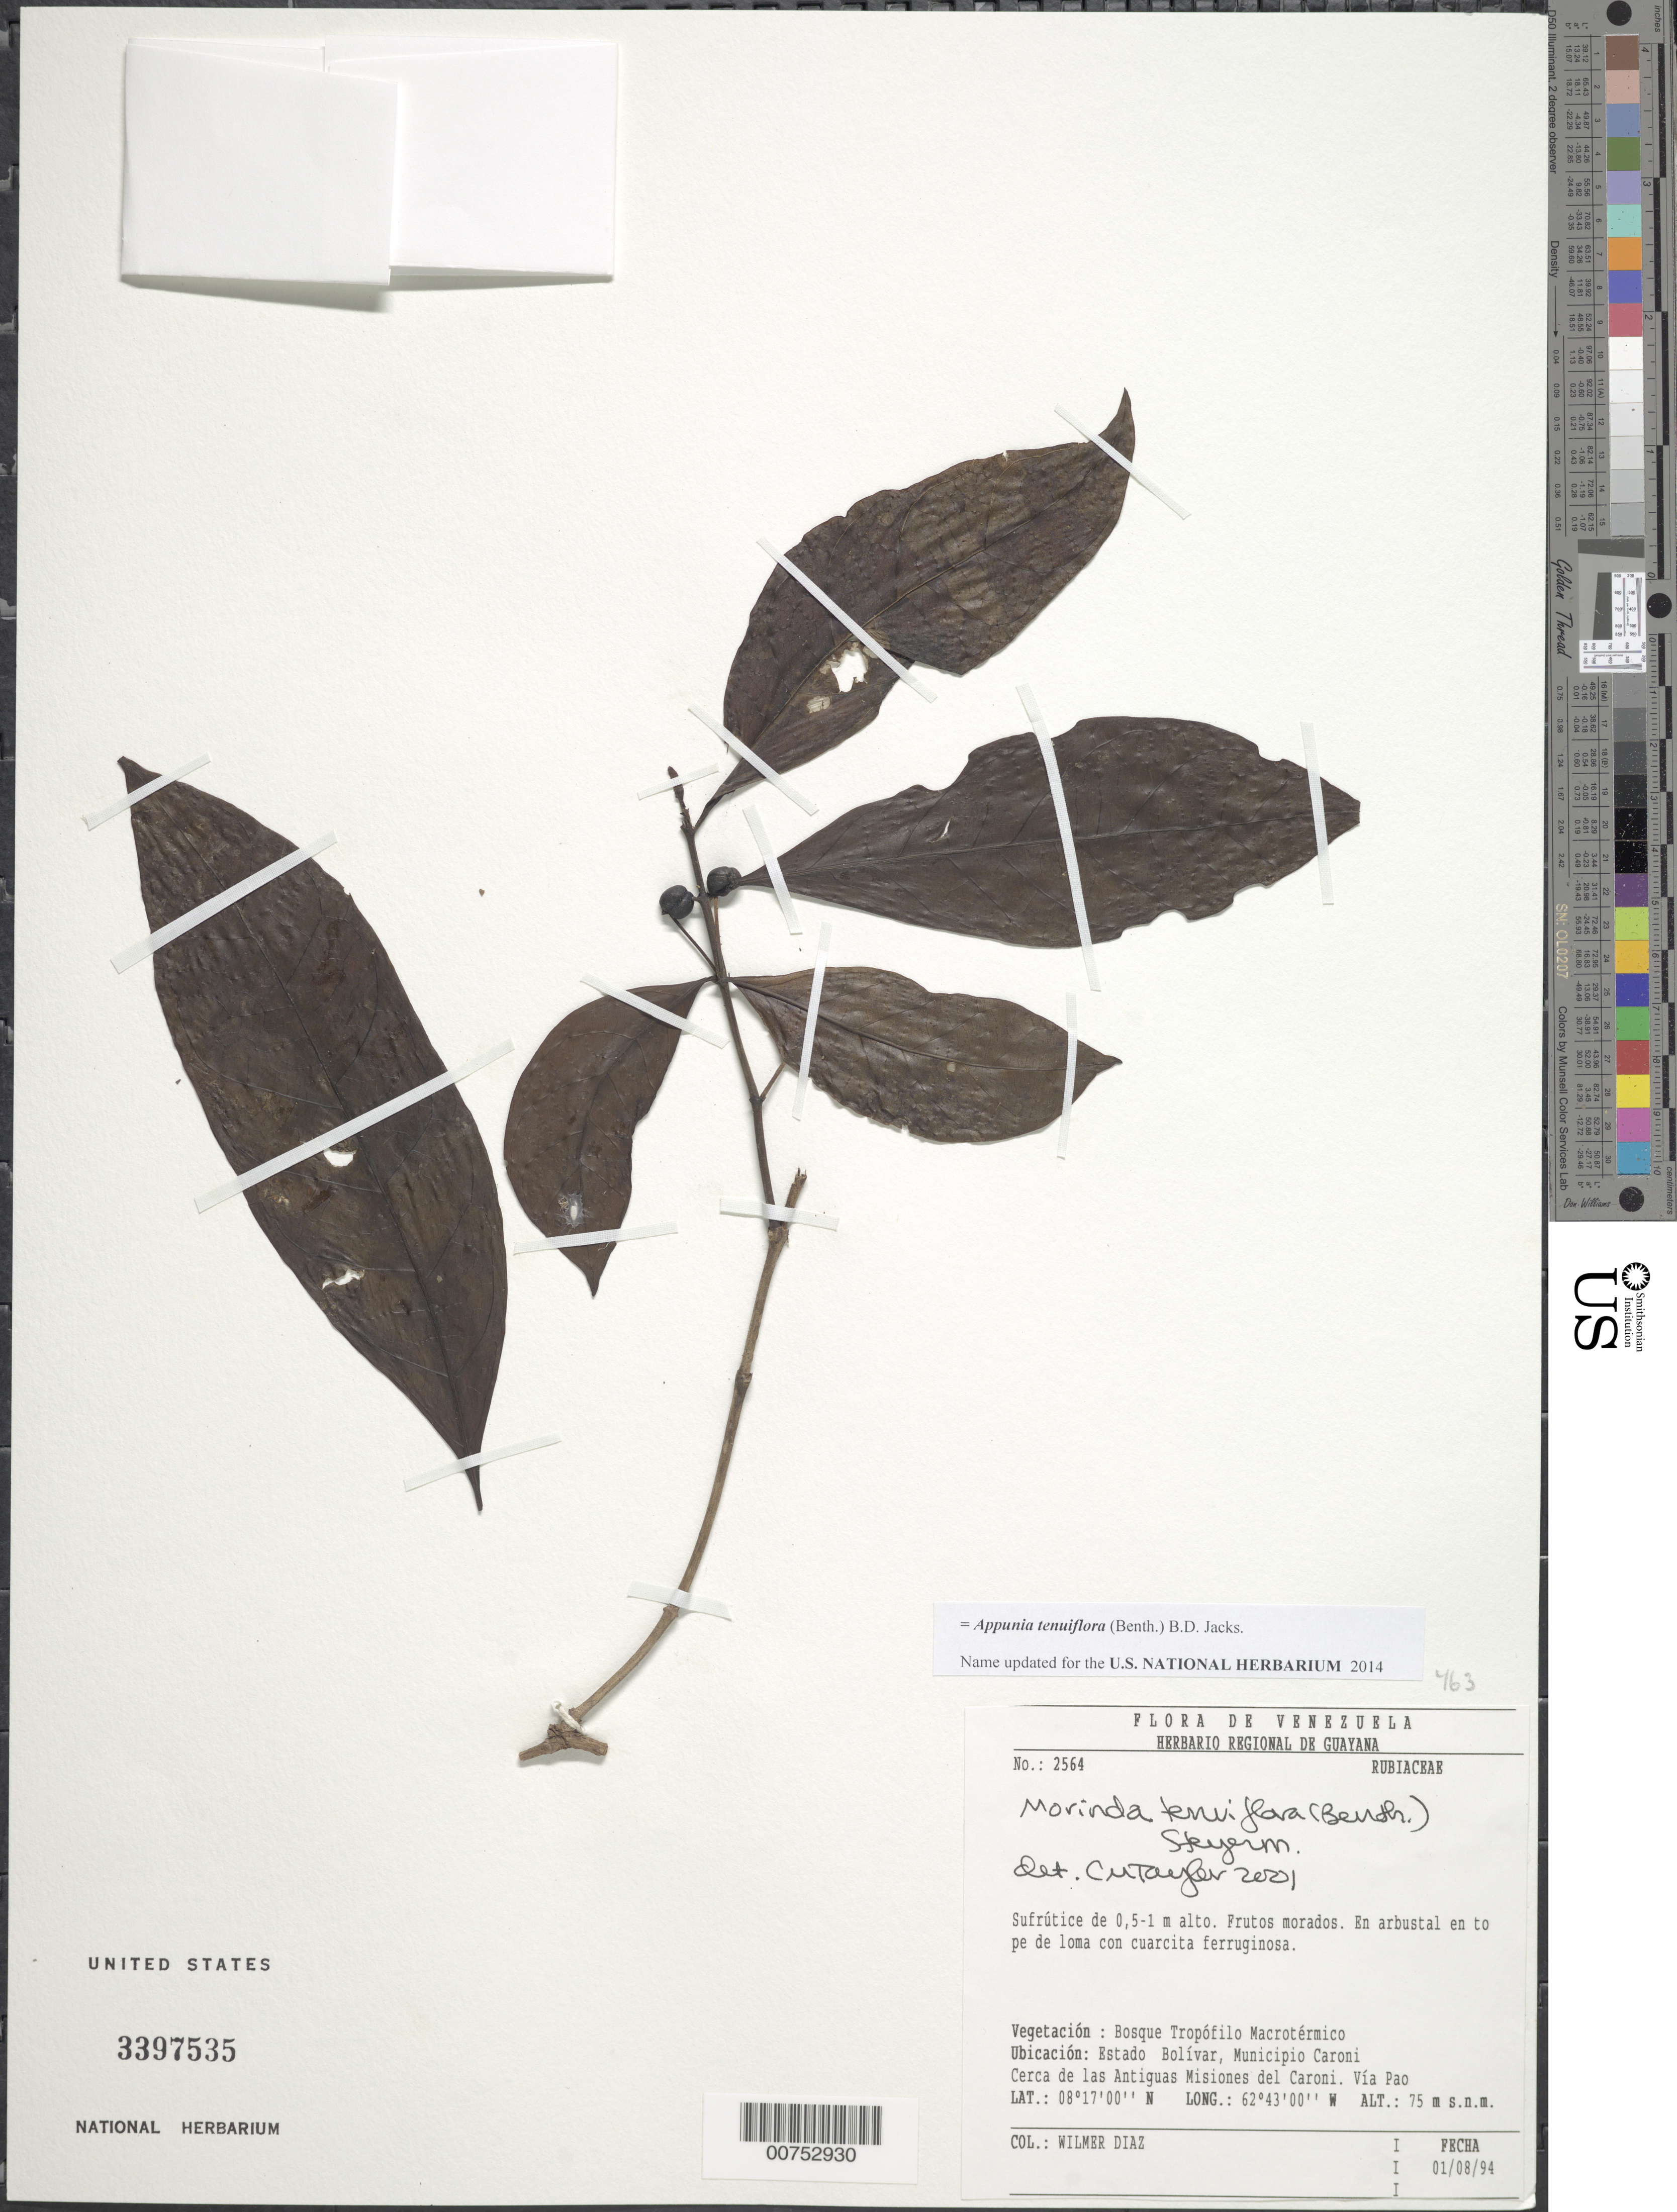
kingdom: Plantae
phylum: Tracheophyta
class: Magnoliopsida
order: Gentianales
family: Rubiaceae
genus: Appunia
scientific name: Appunia tenuiflora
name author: (Benth.) Hook. f. ex B.D. Jacks.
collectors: W. Díaz P.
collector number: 2564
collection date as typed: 1-Aug-94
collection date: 1994-08-01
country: Venezuela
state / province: Bolívar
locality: Mun. Caroní, Lechozal, entre Cd. Guayana y El Pao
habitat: Arbustal en tope de loma con cuarcita ferruginosa; bosque tropofilo macrotermico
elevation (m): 75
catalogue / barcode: US 3397535